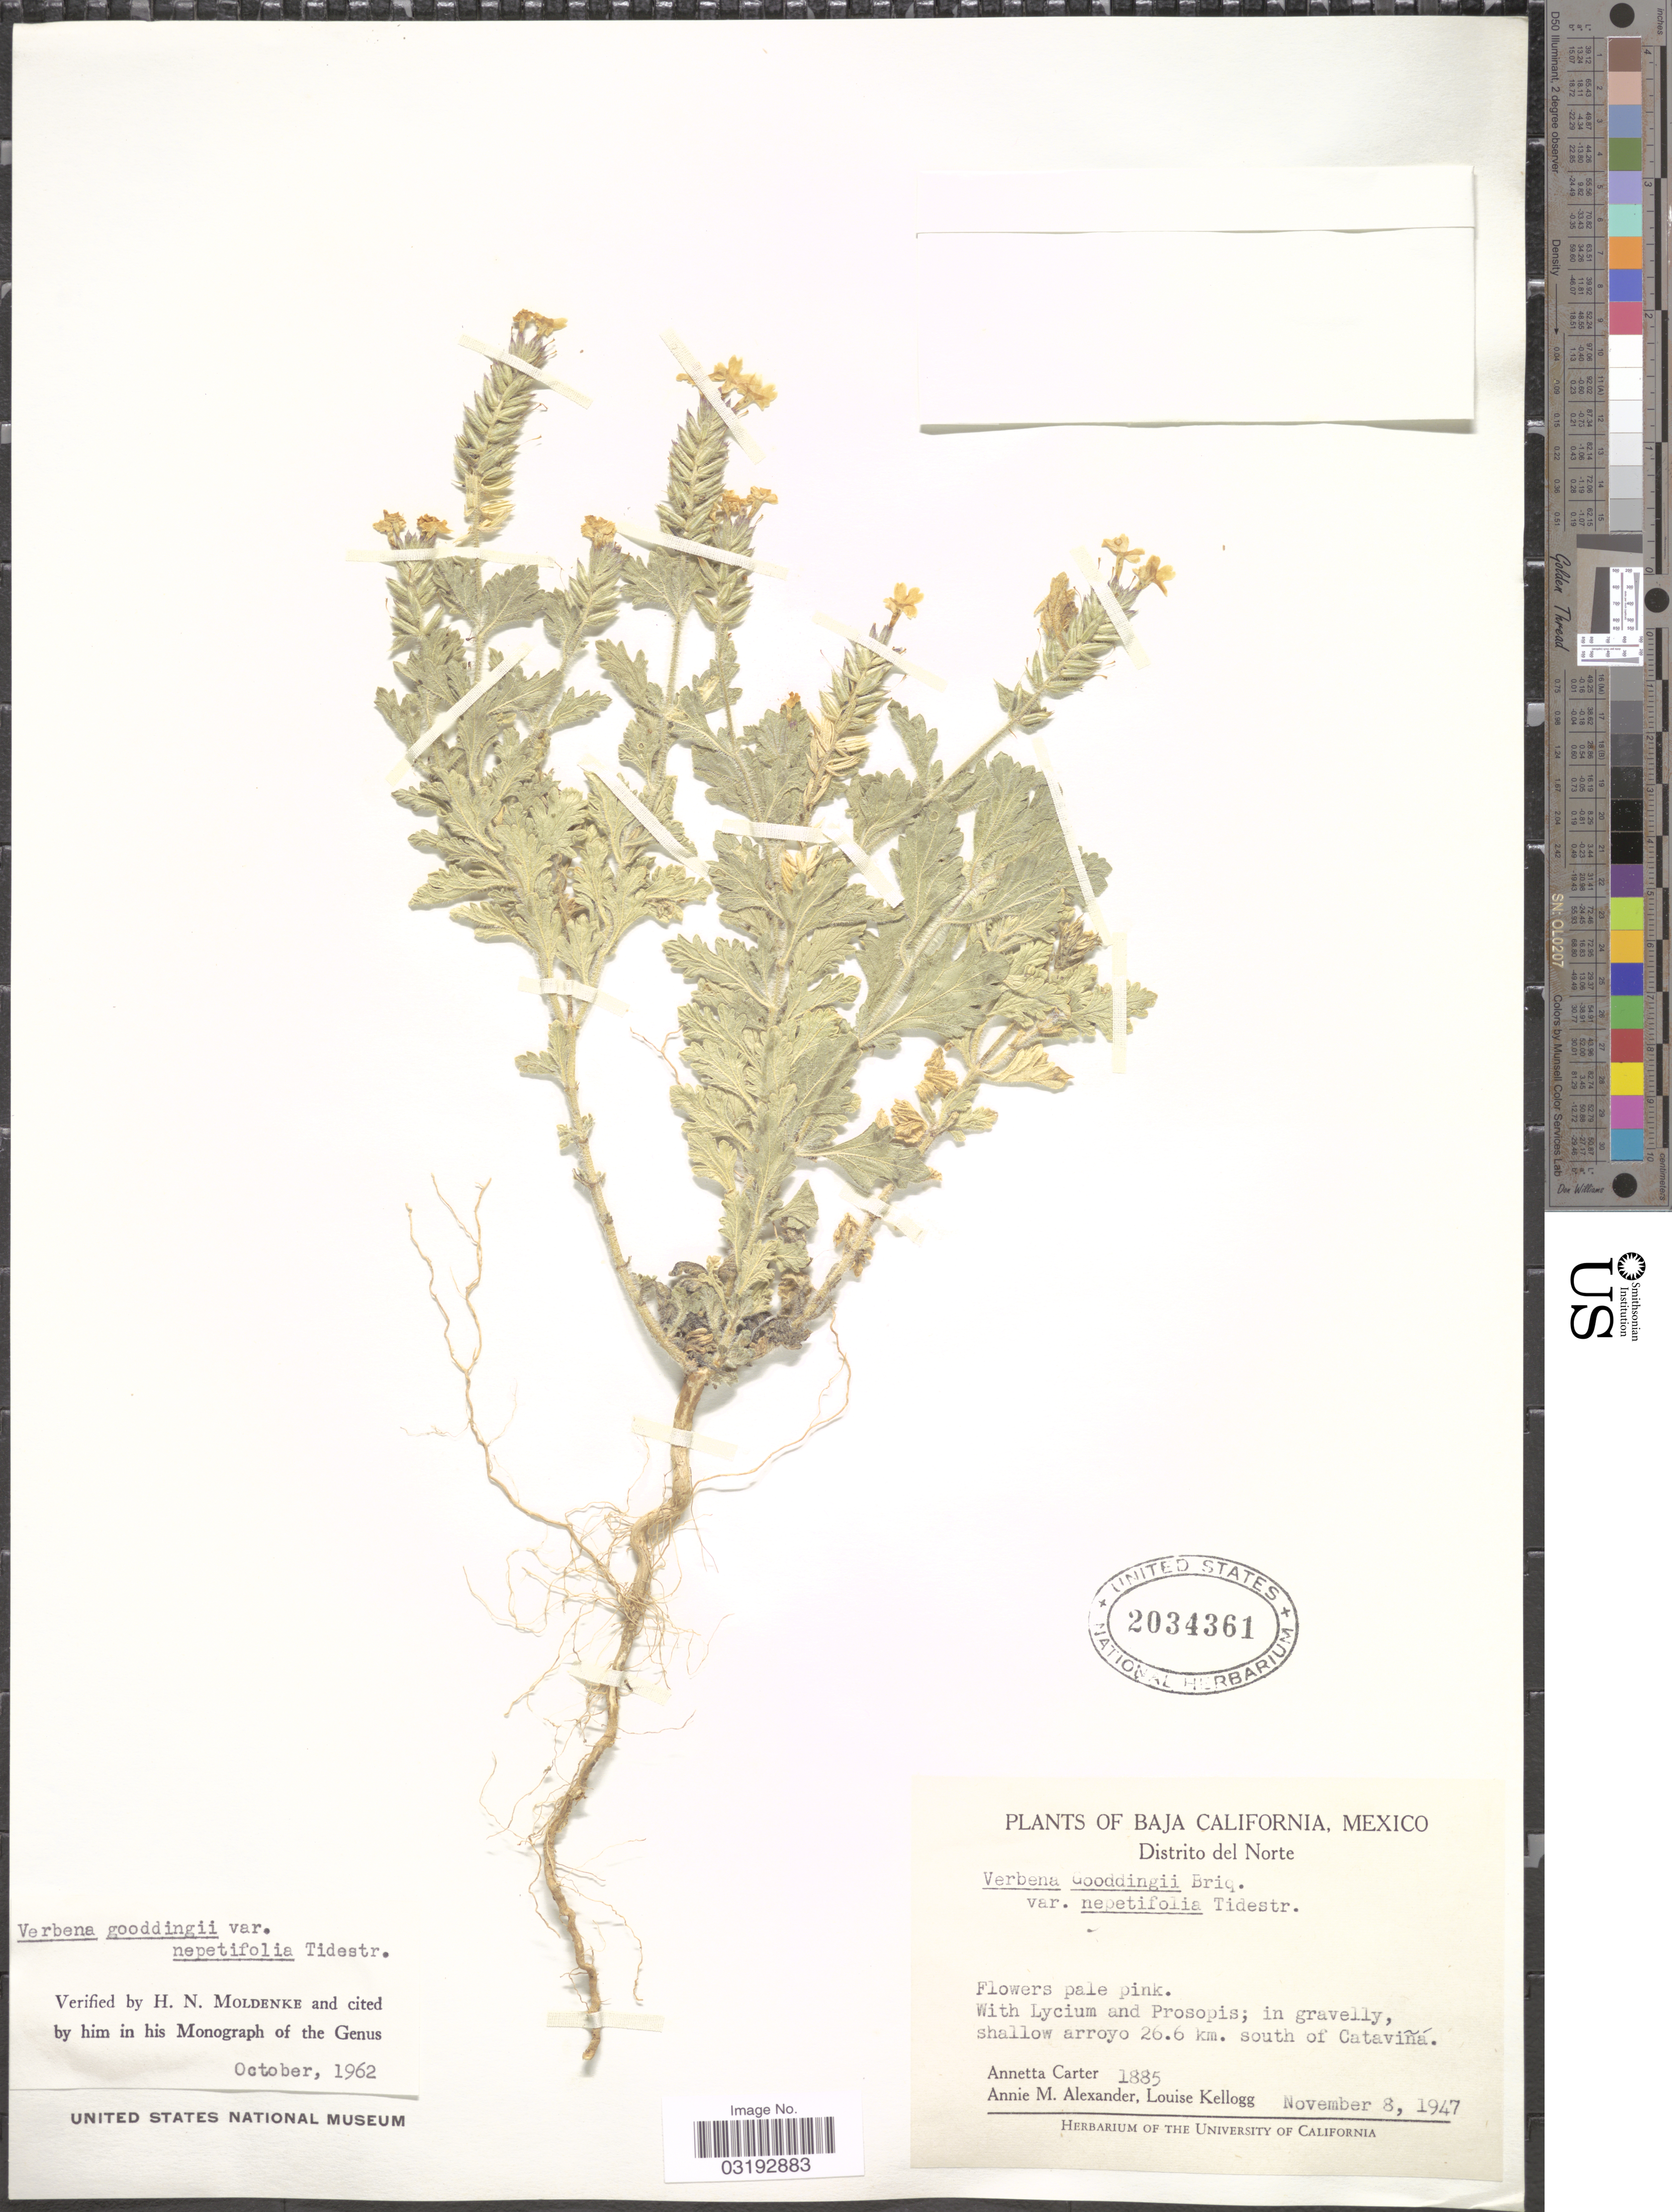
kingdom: Plantae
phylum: Tracheophyta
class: Magnoliopsida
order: Lamiales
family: Verbenaceae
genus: Verbena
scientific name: Verbena gooddingii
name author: Briq.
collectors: A. Carter, A. M. Alexander & L. Kellogg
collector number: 1885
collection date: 1947-11-08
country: Mexico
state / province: Baja California Norte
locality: Distrito del Norte. In gravelly, shallow arroyo 26.6 km. south of Cataviñá.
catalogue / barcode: US 2034361